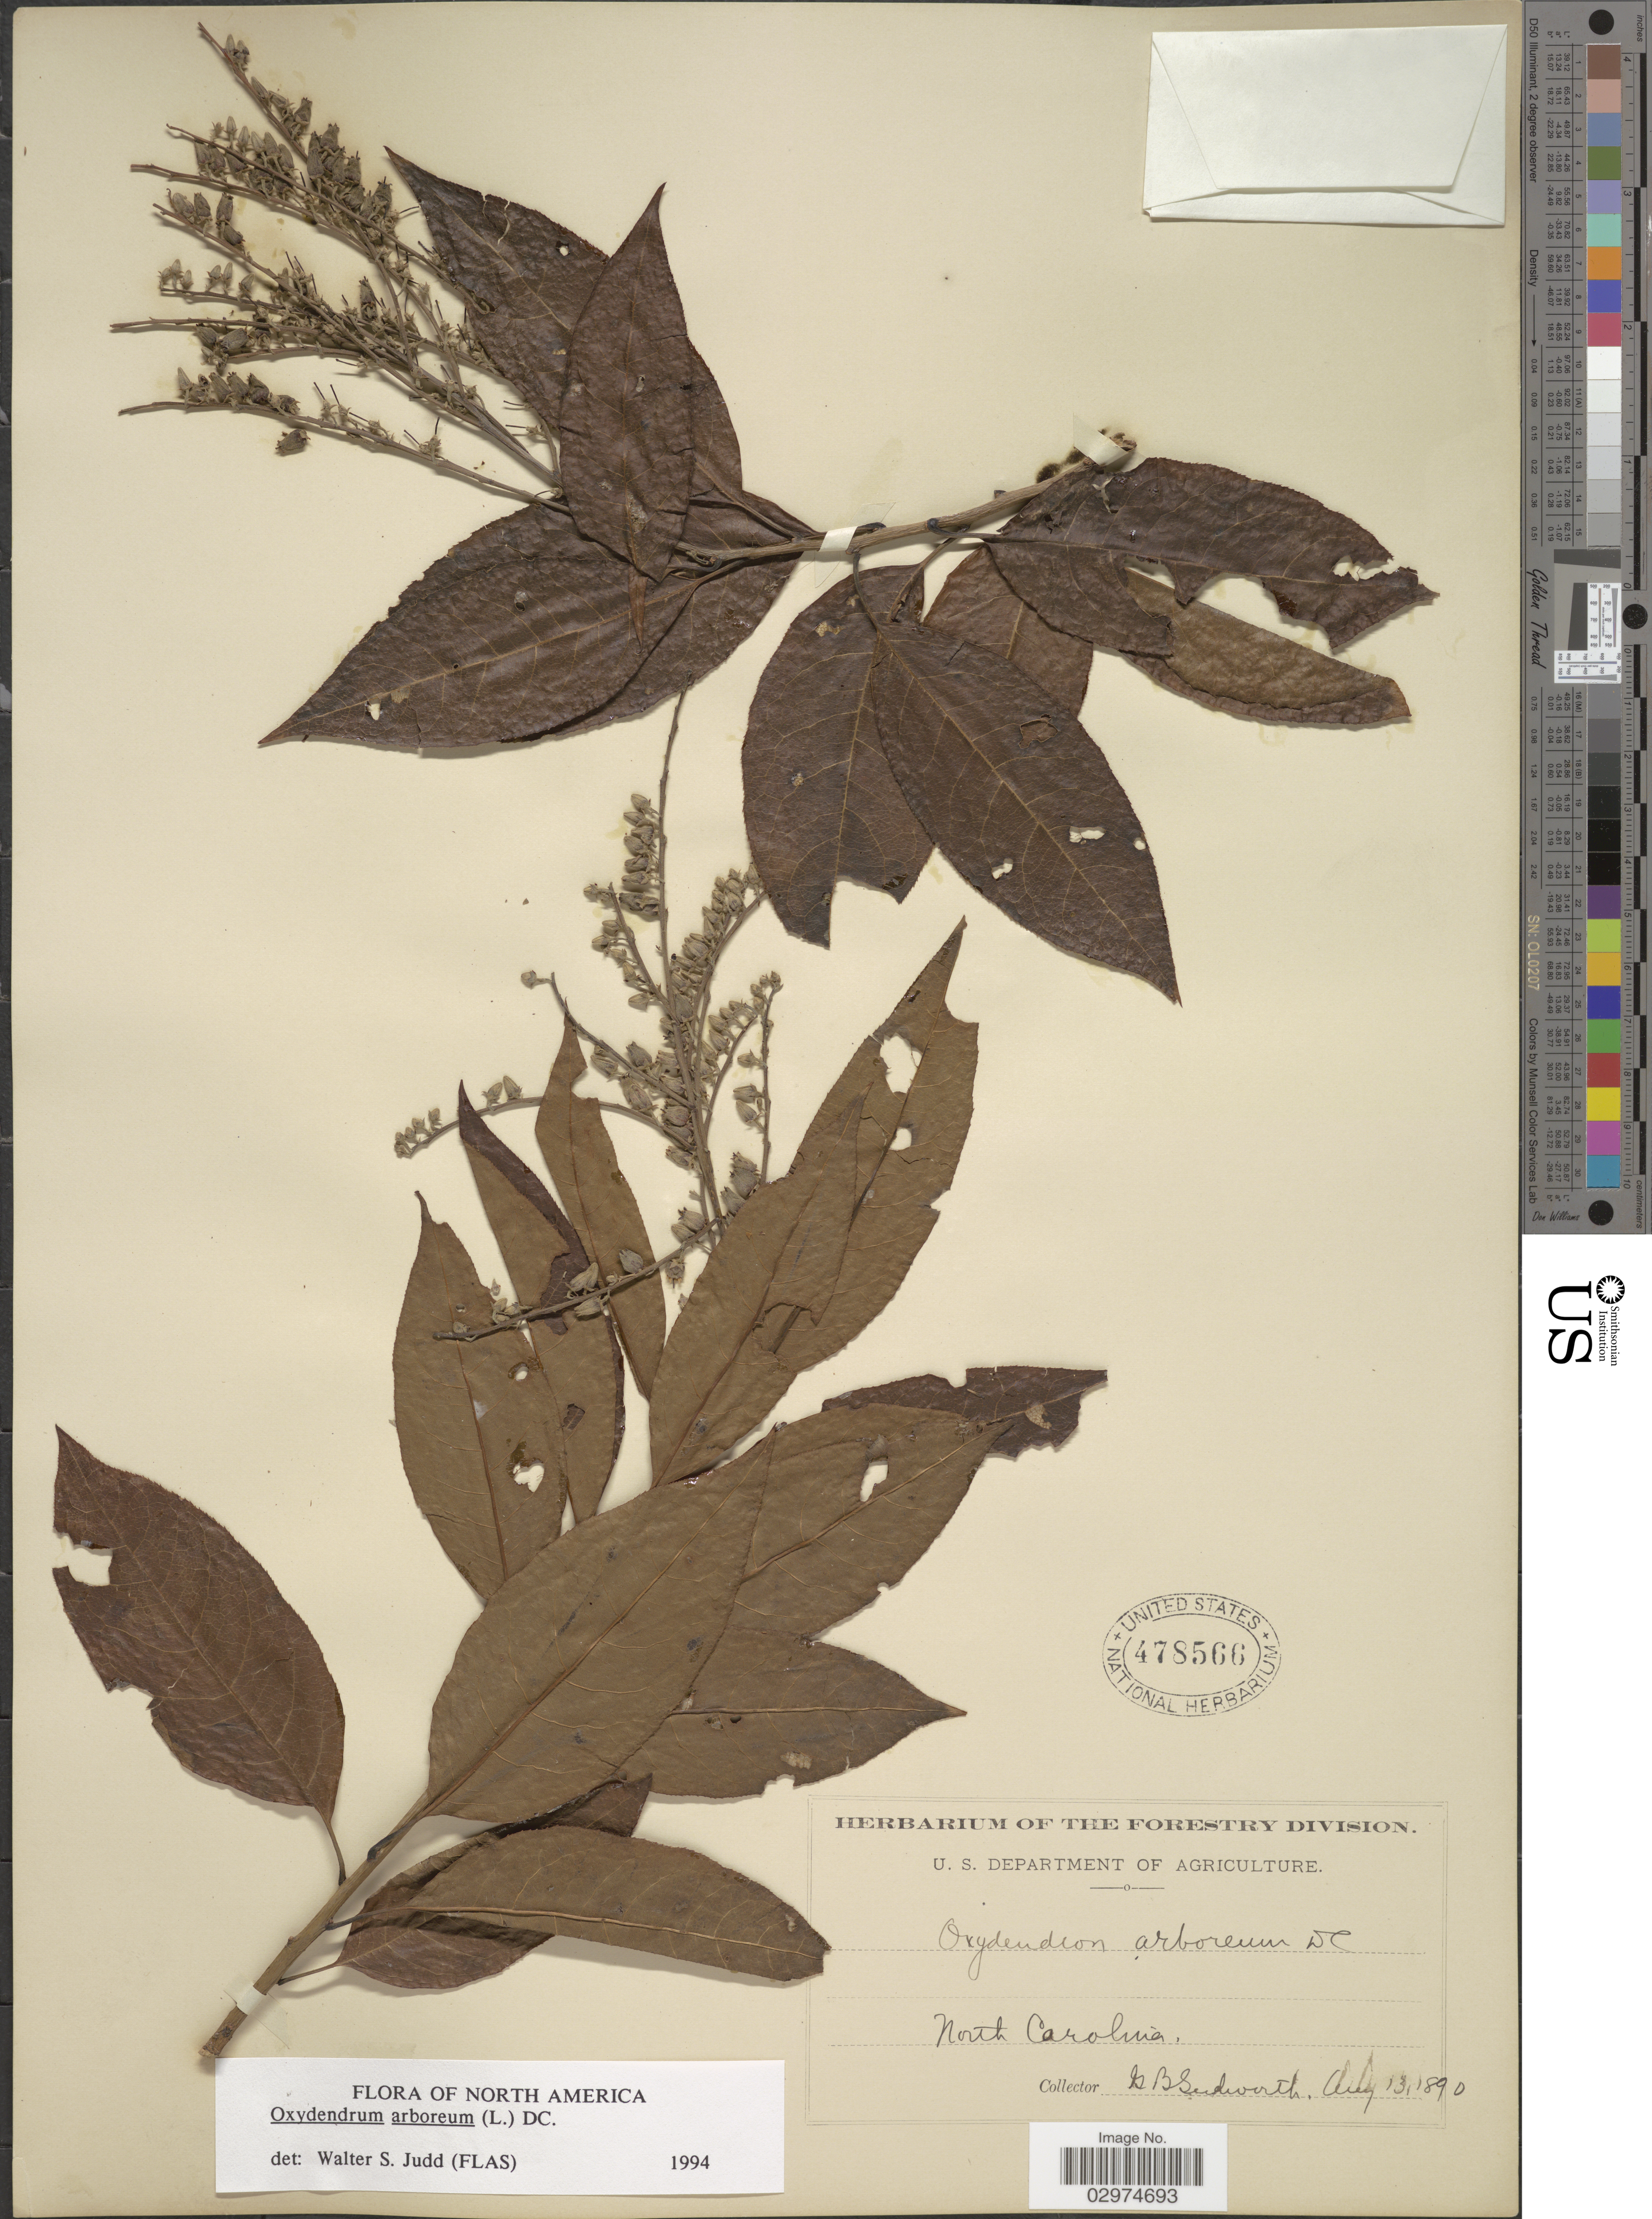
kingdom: Plantae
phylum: Tracheophyta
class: Magnoliopsida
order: Ericales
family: Ericaceae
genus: Oxydendrum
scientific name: Oxydendrum arboreum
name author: (L.) DC.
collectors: G. B. Sudworth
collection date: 1890-08-13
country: United States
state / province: North Carolina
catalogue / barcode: US 478566